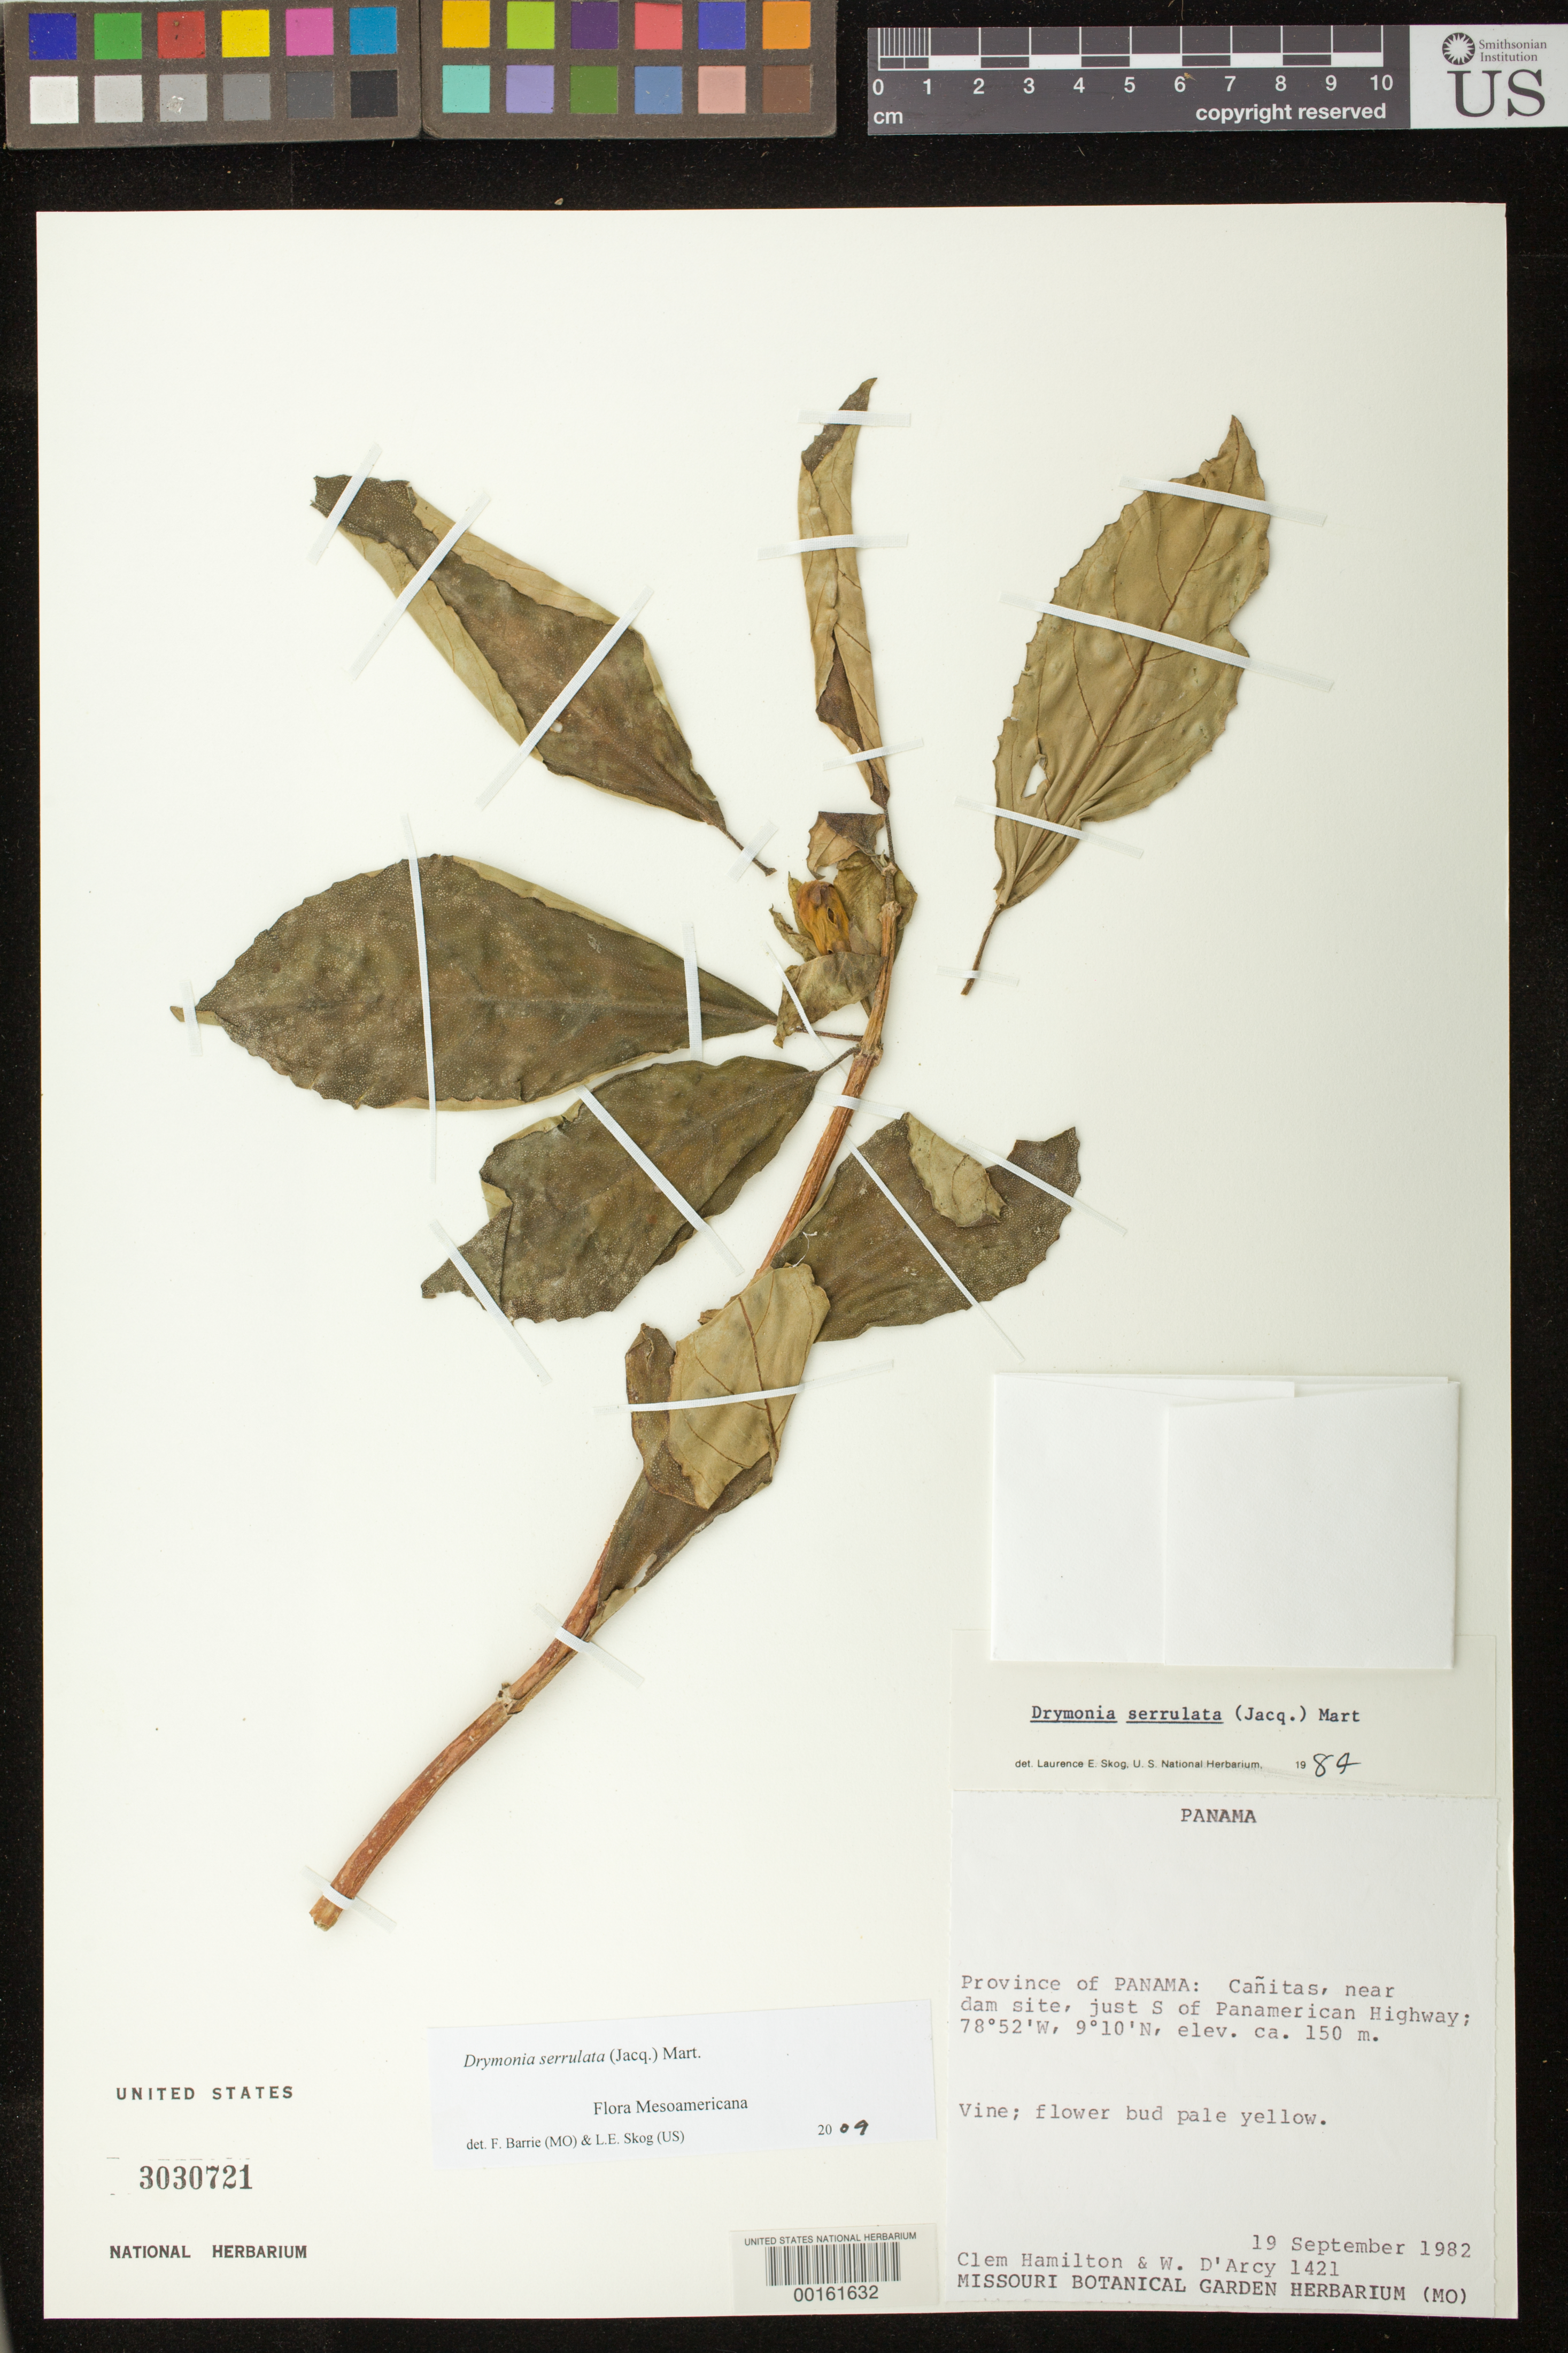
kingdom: Plantae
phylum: Tracheophyta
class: Magnoliopsida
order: Lamiales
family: Gesneriaceae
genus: Drymonia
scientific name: Drymonia serrulata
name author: (Jacq.) Mart.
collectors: C. Hamilton & W. G. D'Arcy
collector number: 1421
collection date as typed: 19 Sep 1982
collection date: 1982-09-19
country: Panama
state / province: Panamá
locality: Canitas, near dam site, just S of Panamerican highway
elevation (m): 150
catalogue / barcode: US 3030721